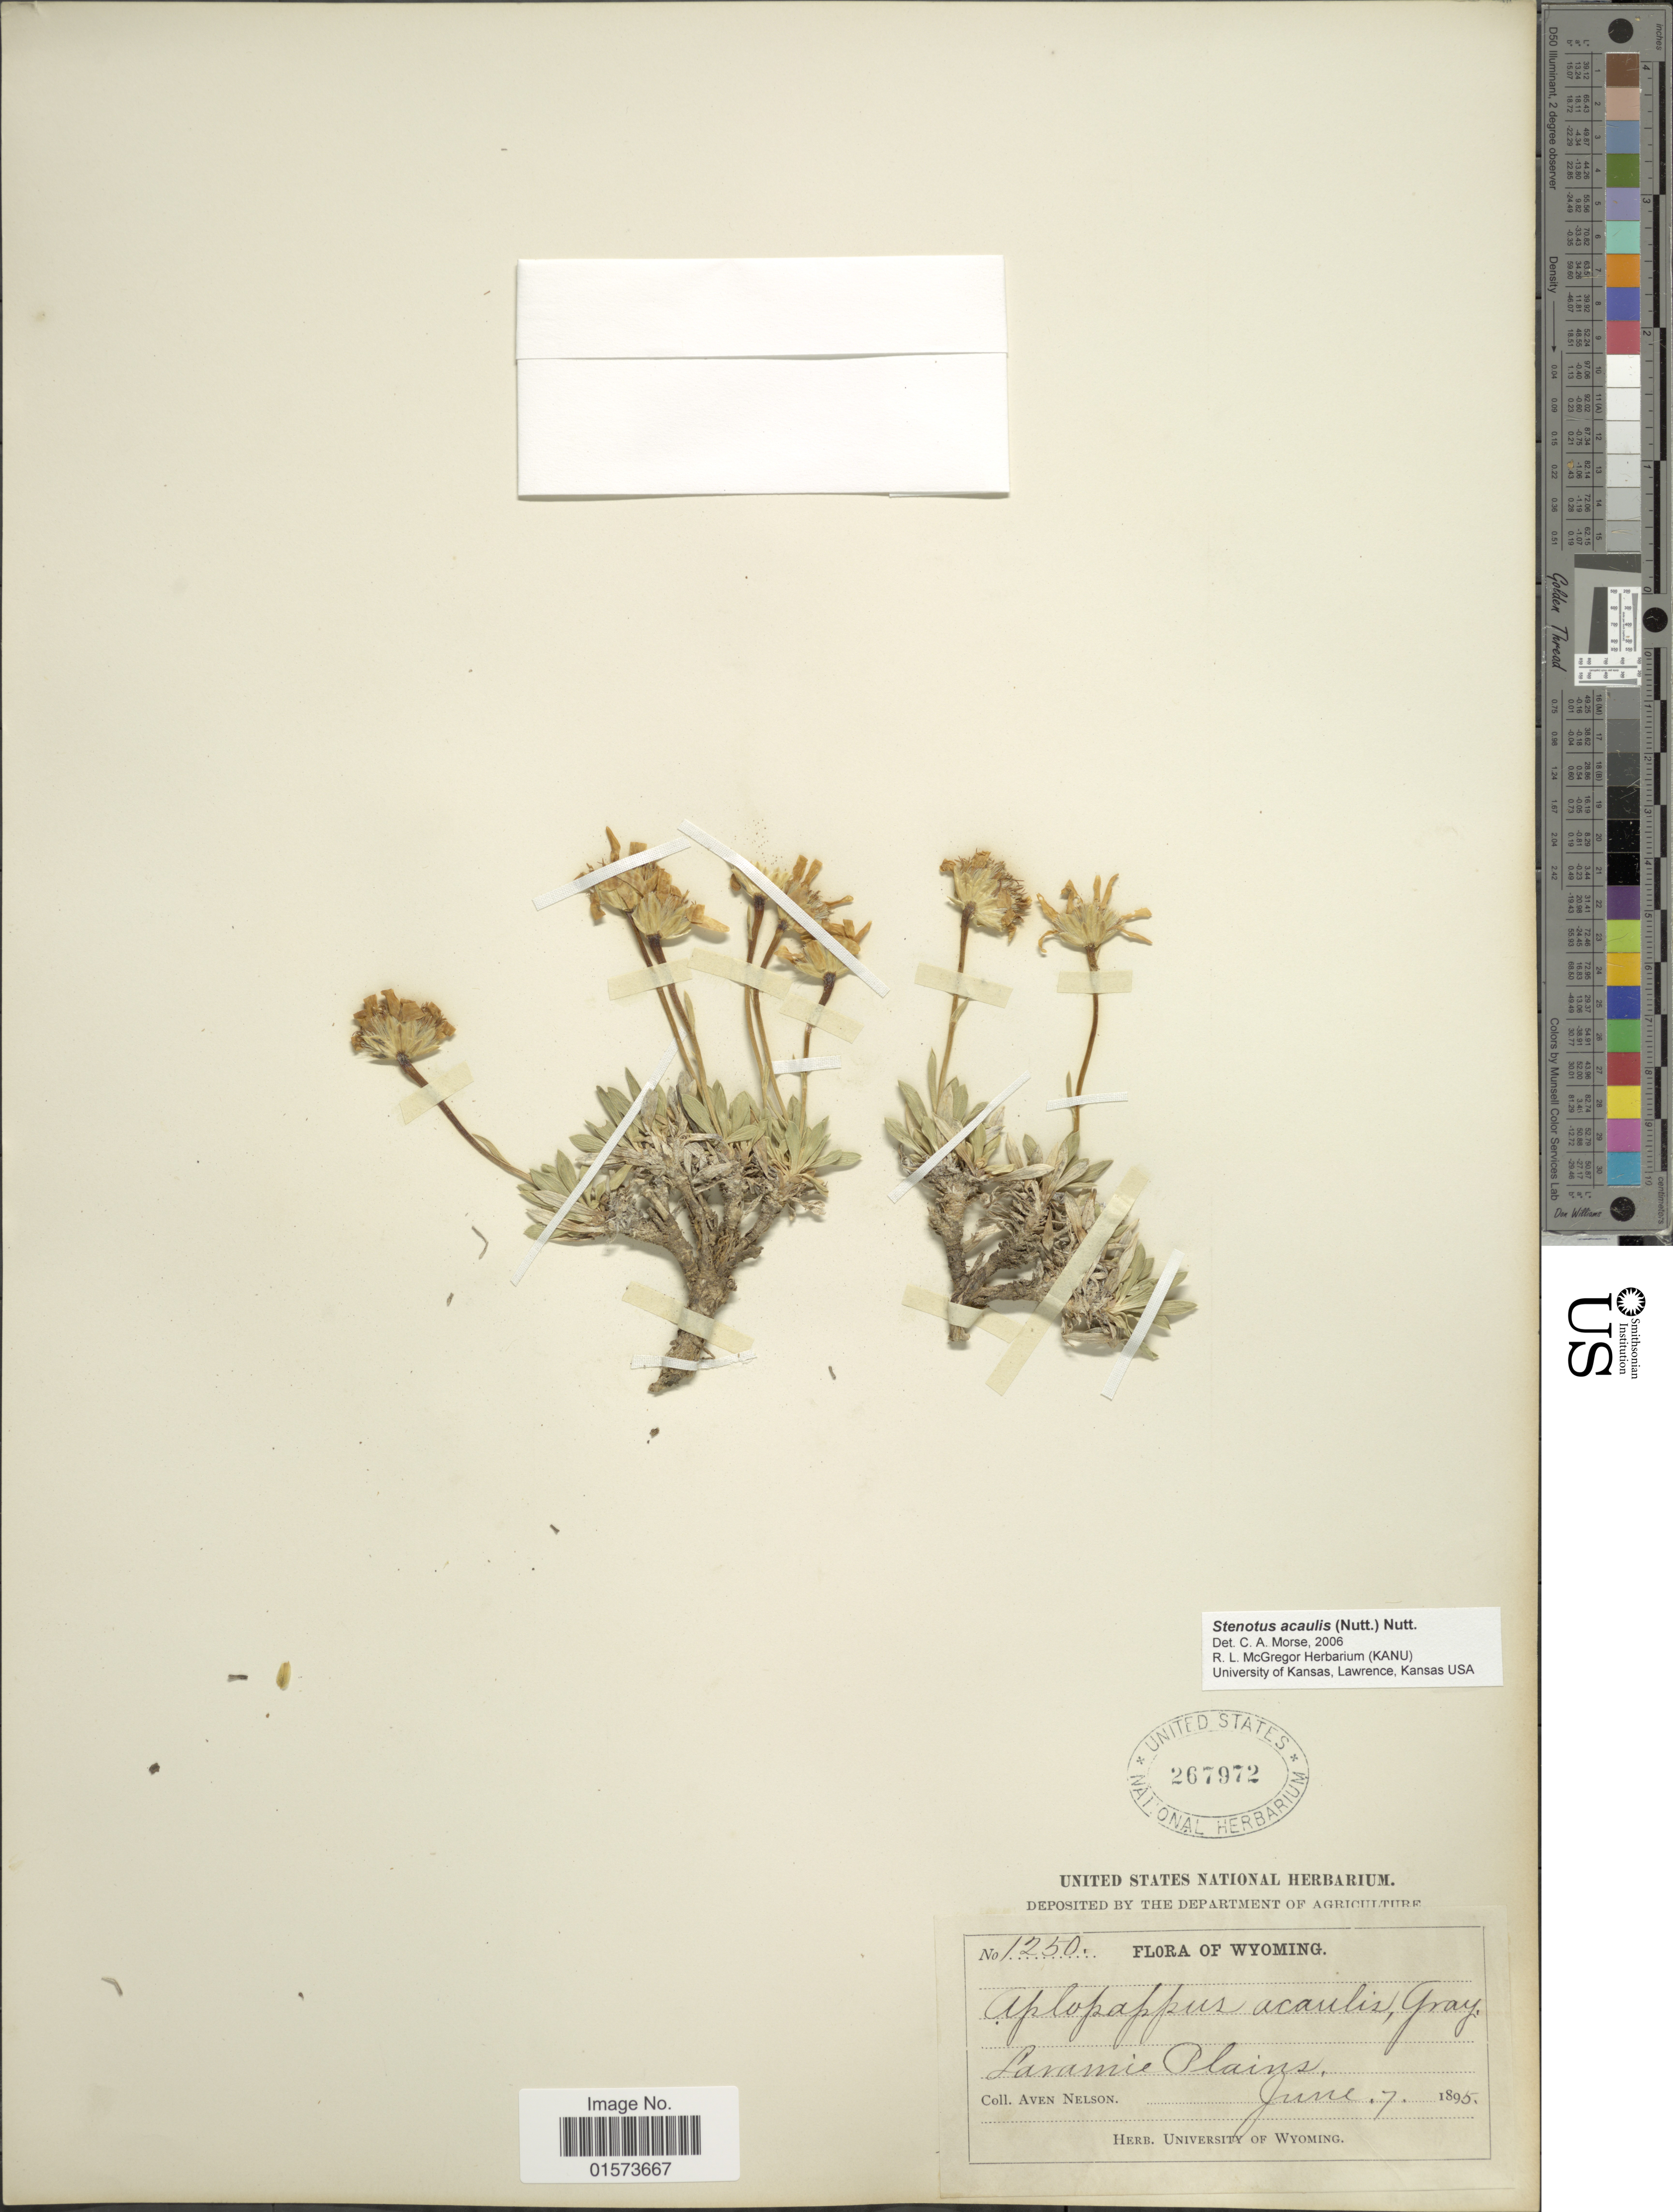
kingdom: Plantae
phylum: Tracheophyta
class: Magnoliopsida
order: Asterales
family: Asteraceae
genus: Stenotus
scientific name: Stenotus acaulis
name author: (Nutt.) Nutt.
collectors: A. Nelson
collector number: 1250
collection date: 1895-06-07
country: United States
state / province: Wyoming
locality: Laramie Plains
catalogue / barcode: US 267972